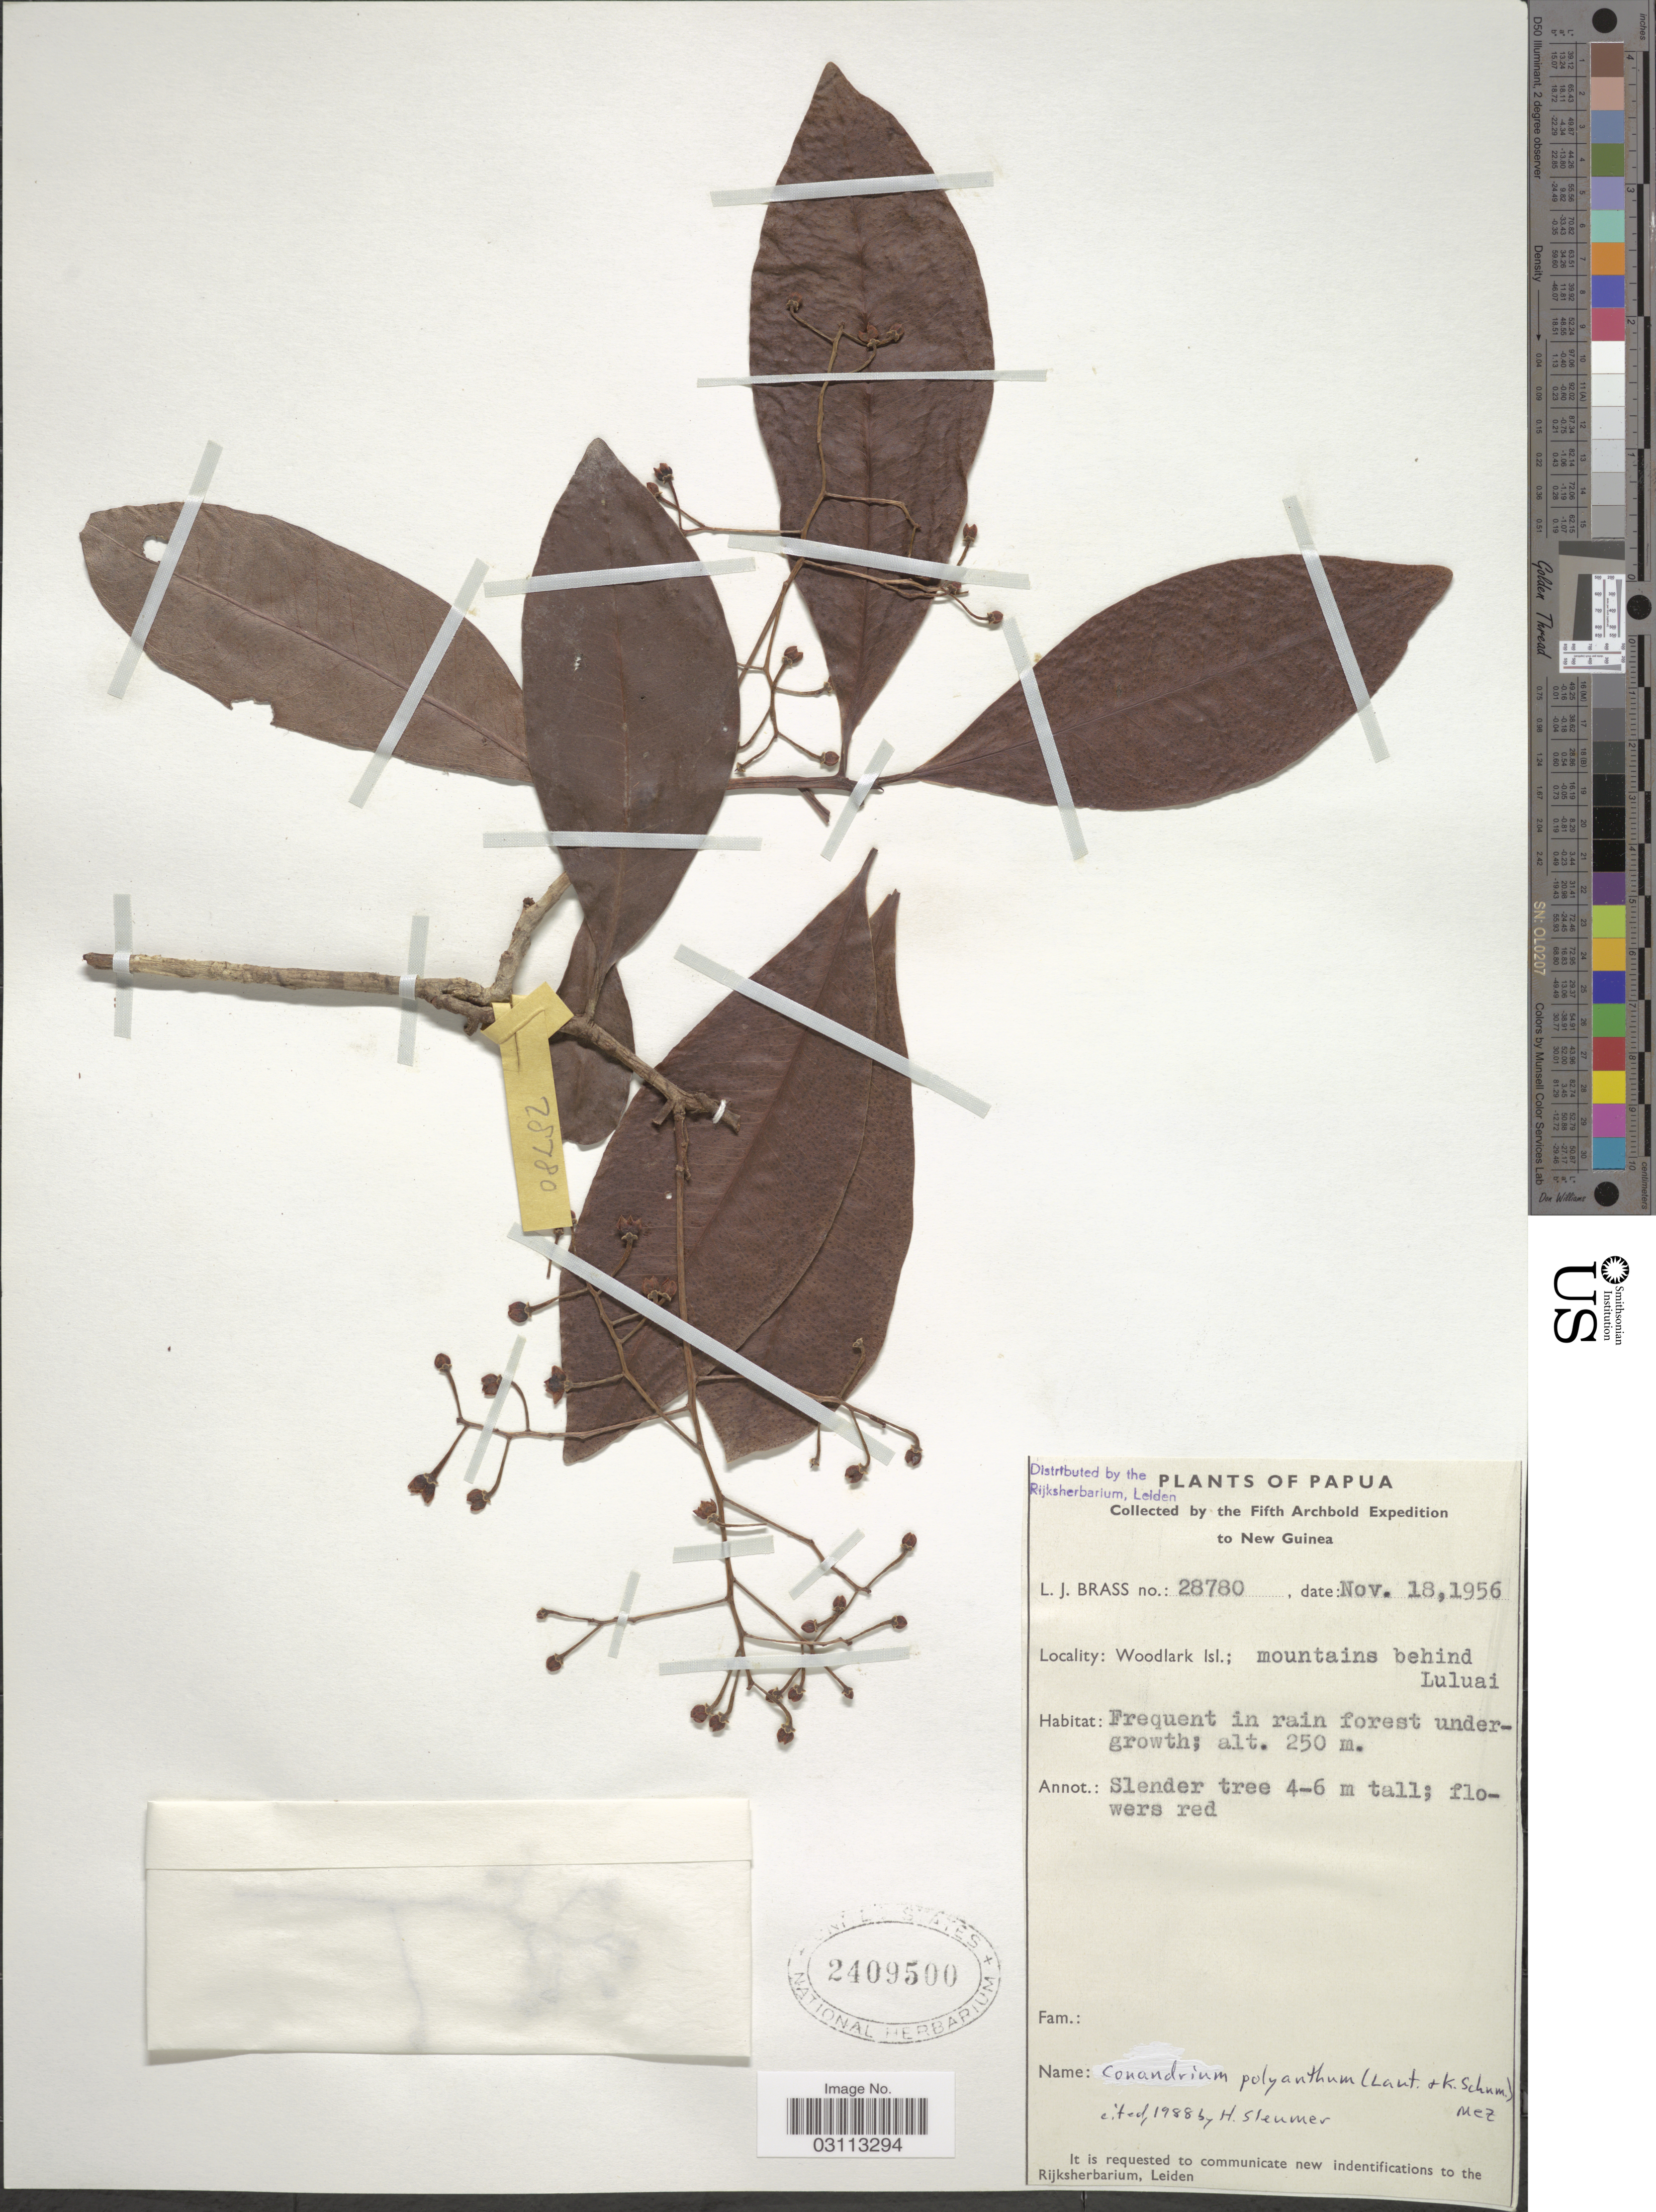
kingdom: Plantae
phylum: Tracheophyta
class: Magnoliopsida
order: Ericales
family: Primulaceae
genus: Conandrium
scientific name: Conandrium polyanthum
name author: (Lauterb. & K. Schum.) Mez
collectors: L. J. Brass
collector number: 28780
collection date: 1956-11-18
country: Papua New Guinea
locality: New Guinea. Woodlark Isl.; mountains behind Luluai.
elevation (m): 250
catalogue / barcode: US 2409500